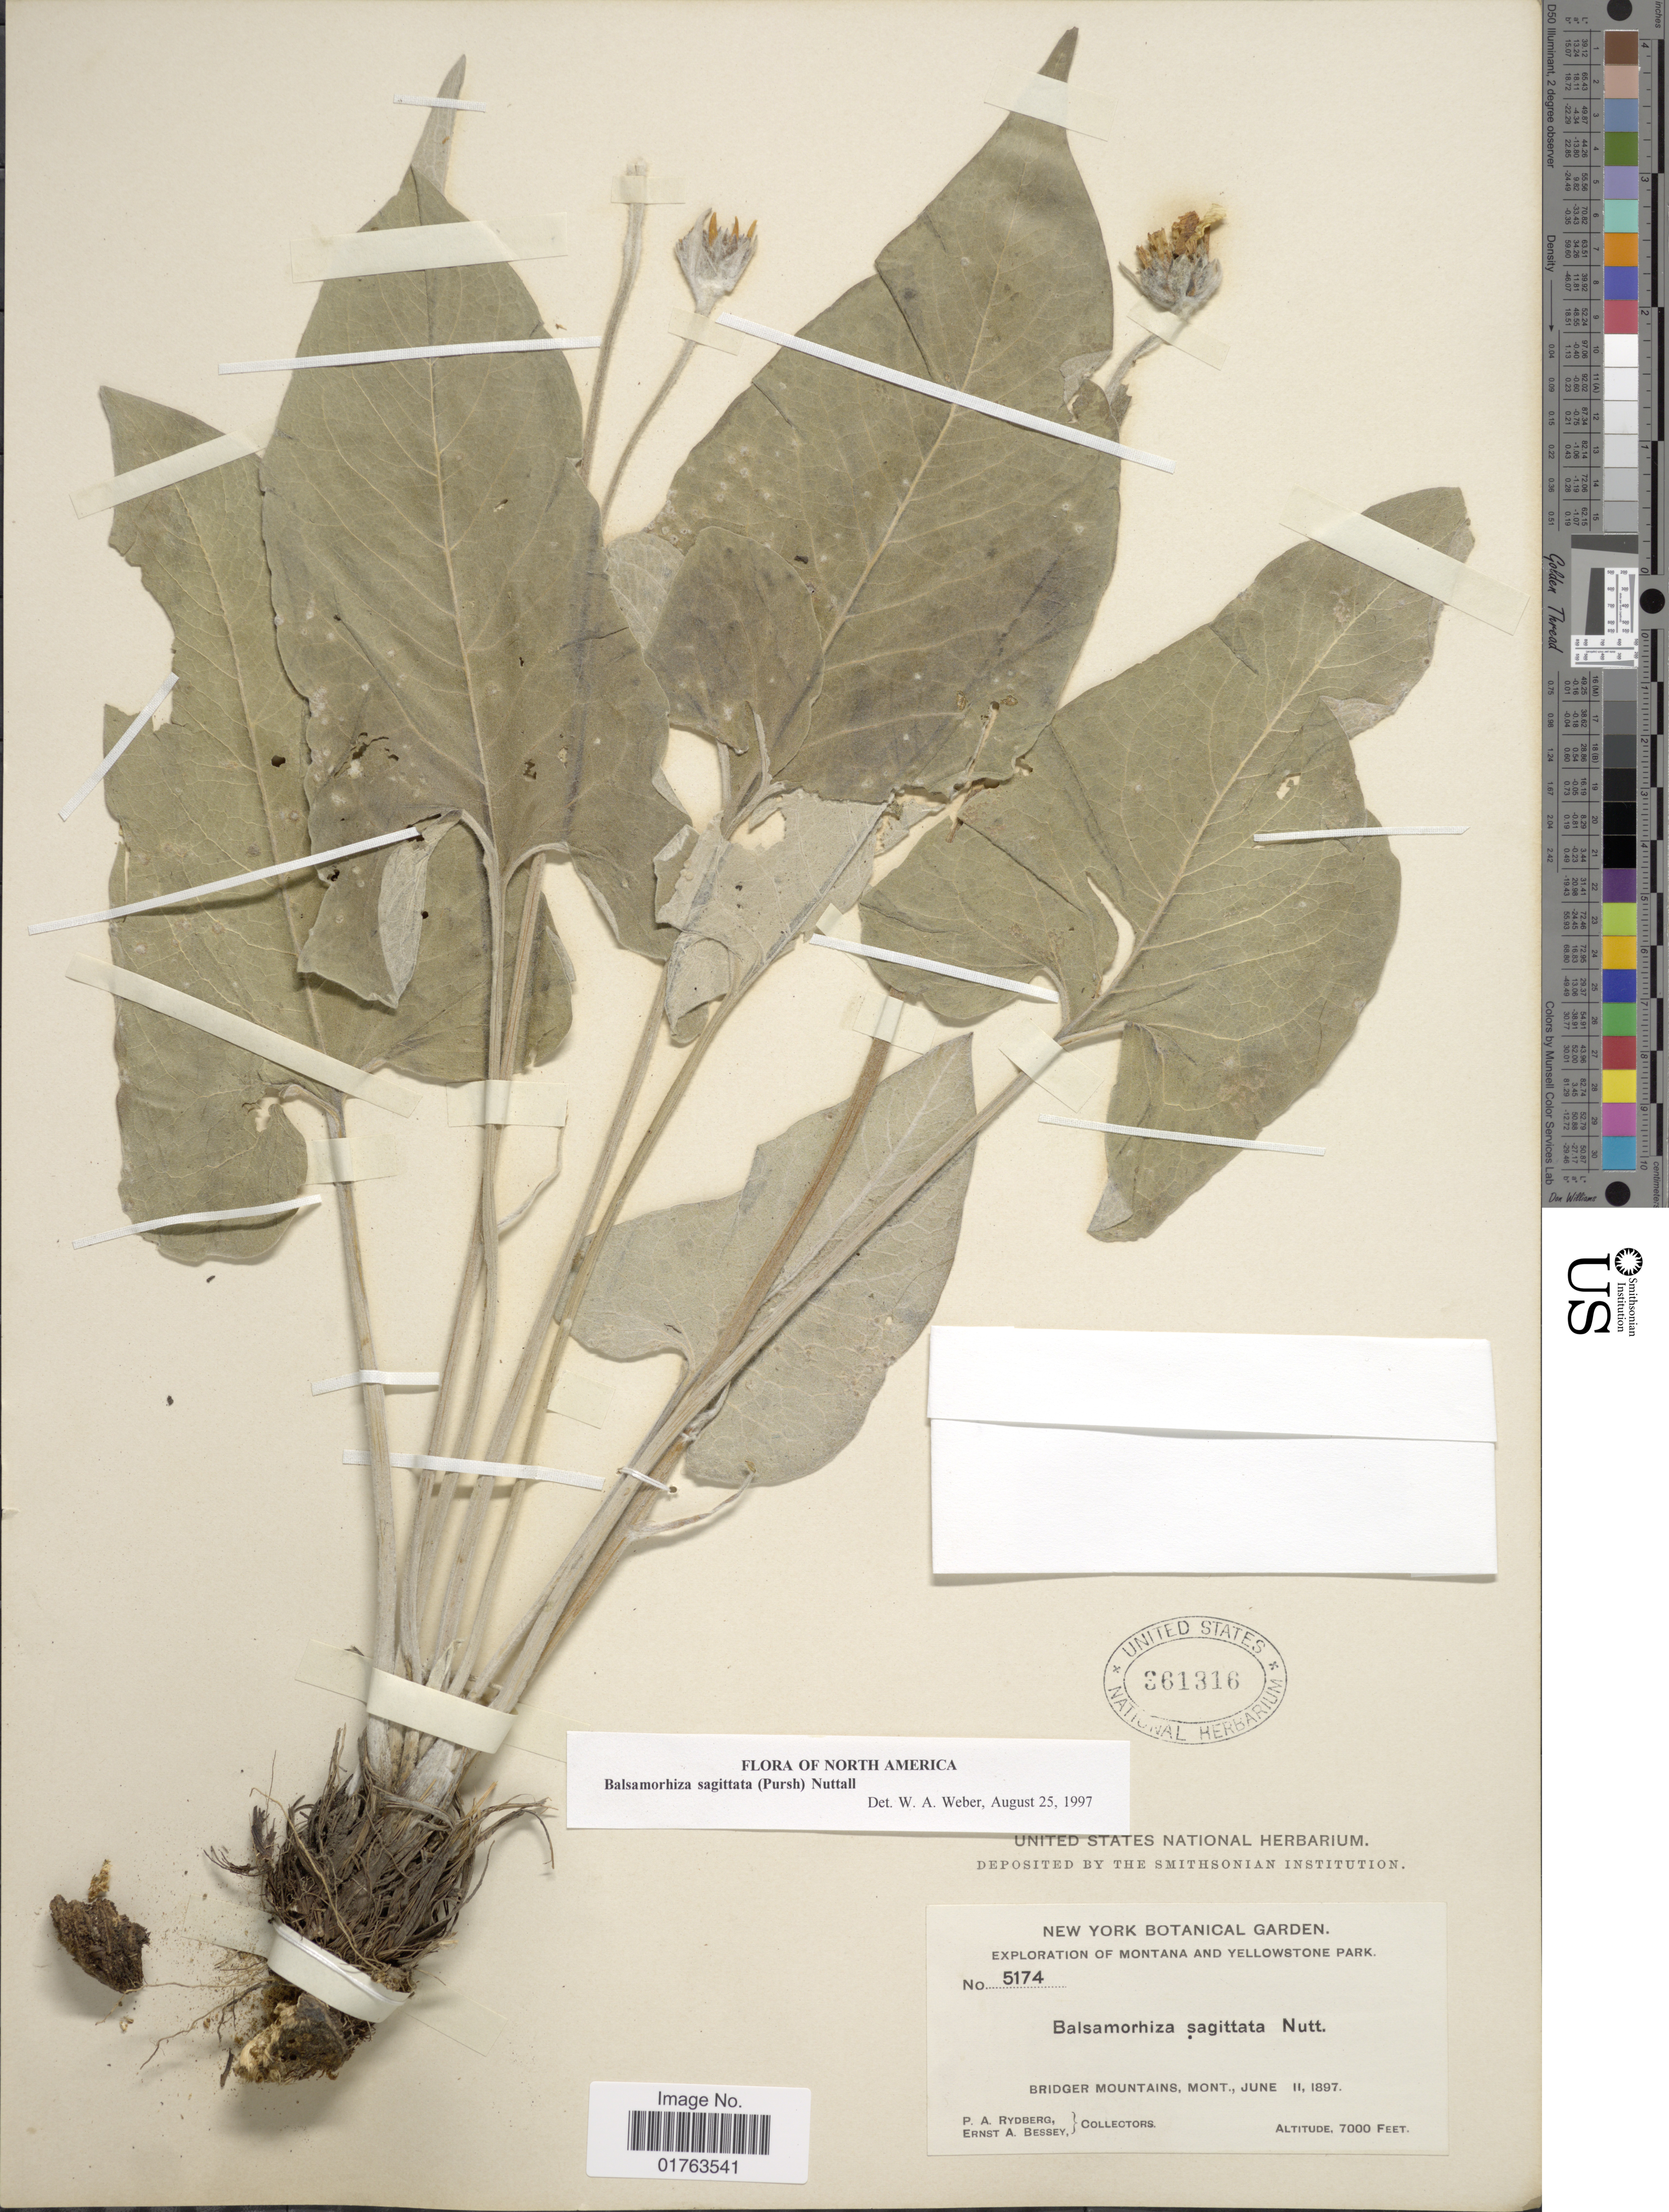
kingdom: Plantae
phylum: Tracheophyta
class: Magnoliopsida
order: Asterales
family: Asteraceae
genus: Balsamorhiza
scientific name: Balsamorhiza sagittata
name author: (Pursh) Nutt.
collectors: P. A. Rydberg & E. A. Bessey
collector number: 5174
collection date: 1897-06-11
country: United States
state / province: Montana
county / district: Gallatin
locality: Bridger Mountains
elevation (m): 2134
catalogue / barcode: US 361316